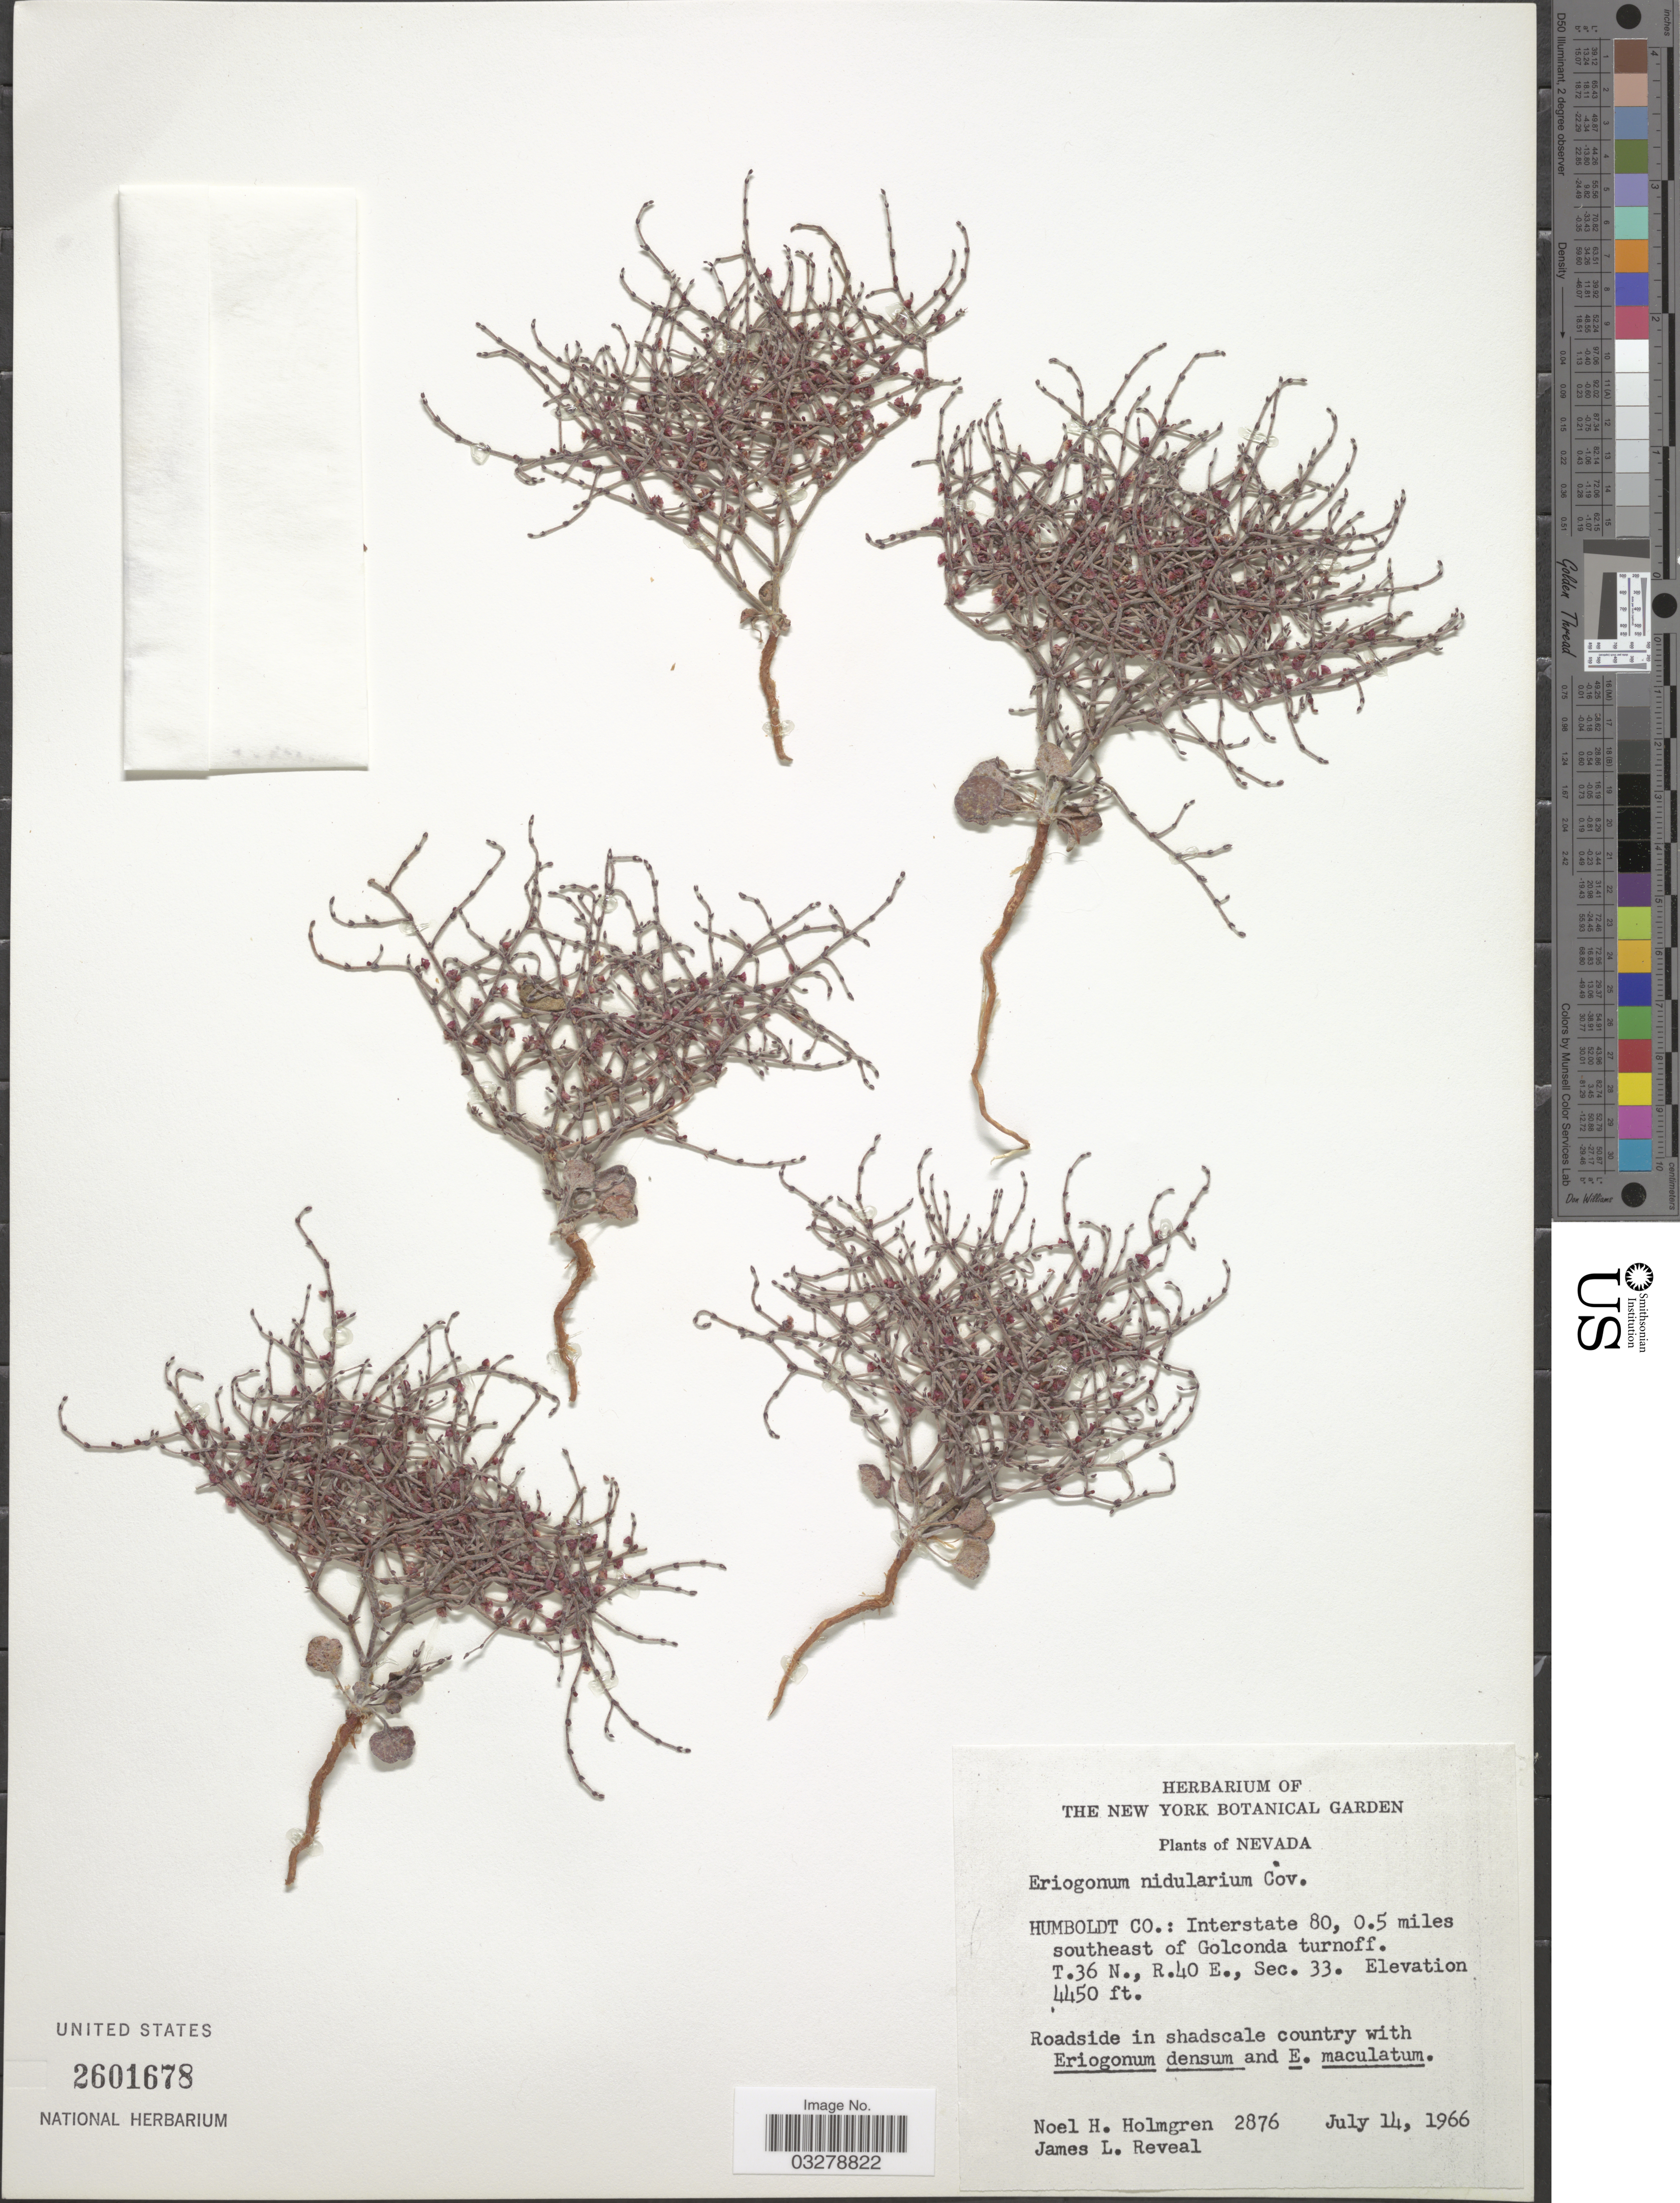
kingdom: Plantae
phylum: Tracheophyta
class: Magnoliopsida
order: Caryophyllales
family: Polygonaceae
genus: Eriogonum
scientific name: Eriogonum nidularium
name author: Coville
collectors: N. H. Holmgren & J. L. Reveal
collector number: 2876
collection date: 1966-07-14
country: United States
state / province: Nevada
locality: Humboldt Co.: Interstate 80, 0.5 miles southeast of Golconda turnoff. T.36 N., R.40 E., Sec. 33.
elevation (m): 1356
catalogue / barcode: US 2601678